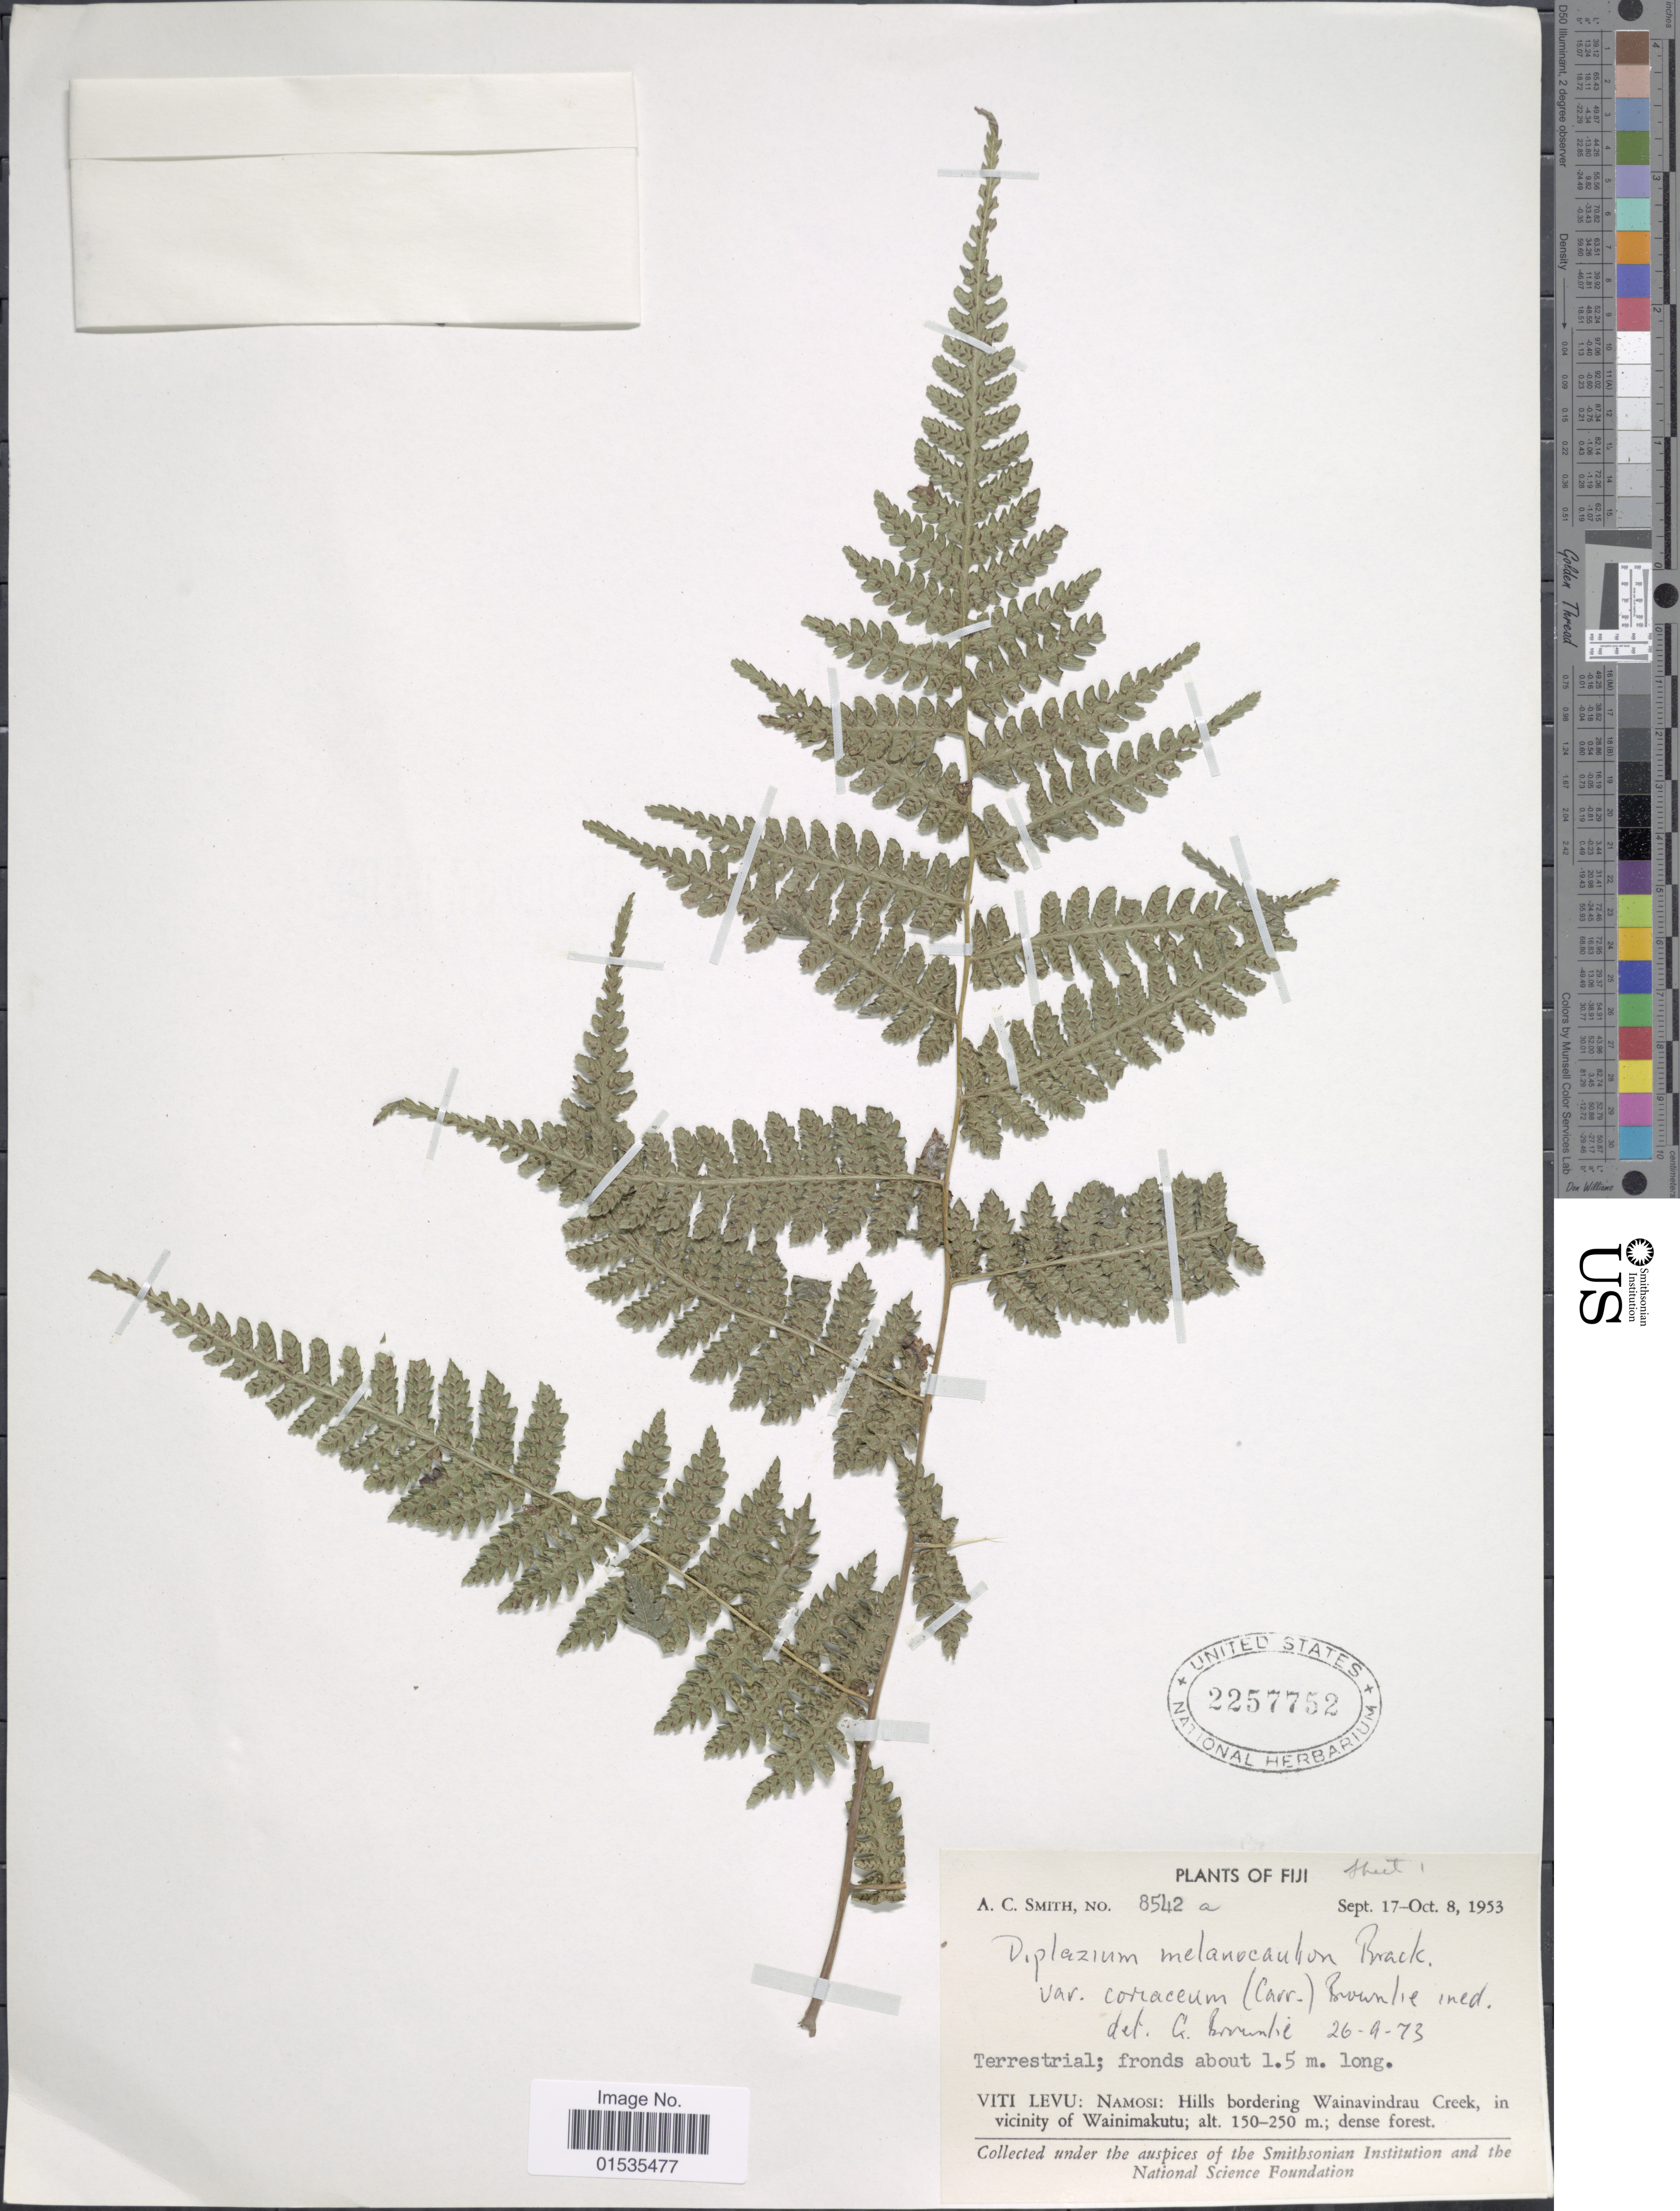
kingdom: Plantae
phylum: Tracheophyta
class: Polypodiopsida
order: Polypodiales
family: Athyriaceae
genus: Diplazium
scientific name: Diplazium melanocaulon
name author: Brack. in Wilkes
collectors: A. C. Smith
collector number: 8542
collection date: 1953-09-17/1953-10-08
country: Fiji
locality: Viti Levu: Hills bordering Wainavindrau Creek, in vicinity of Wainimakutu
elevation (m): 150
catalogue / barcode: US 2257752